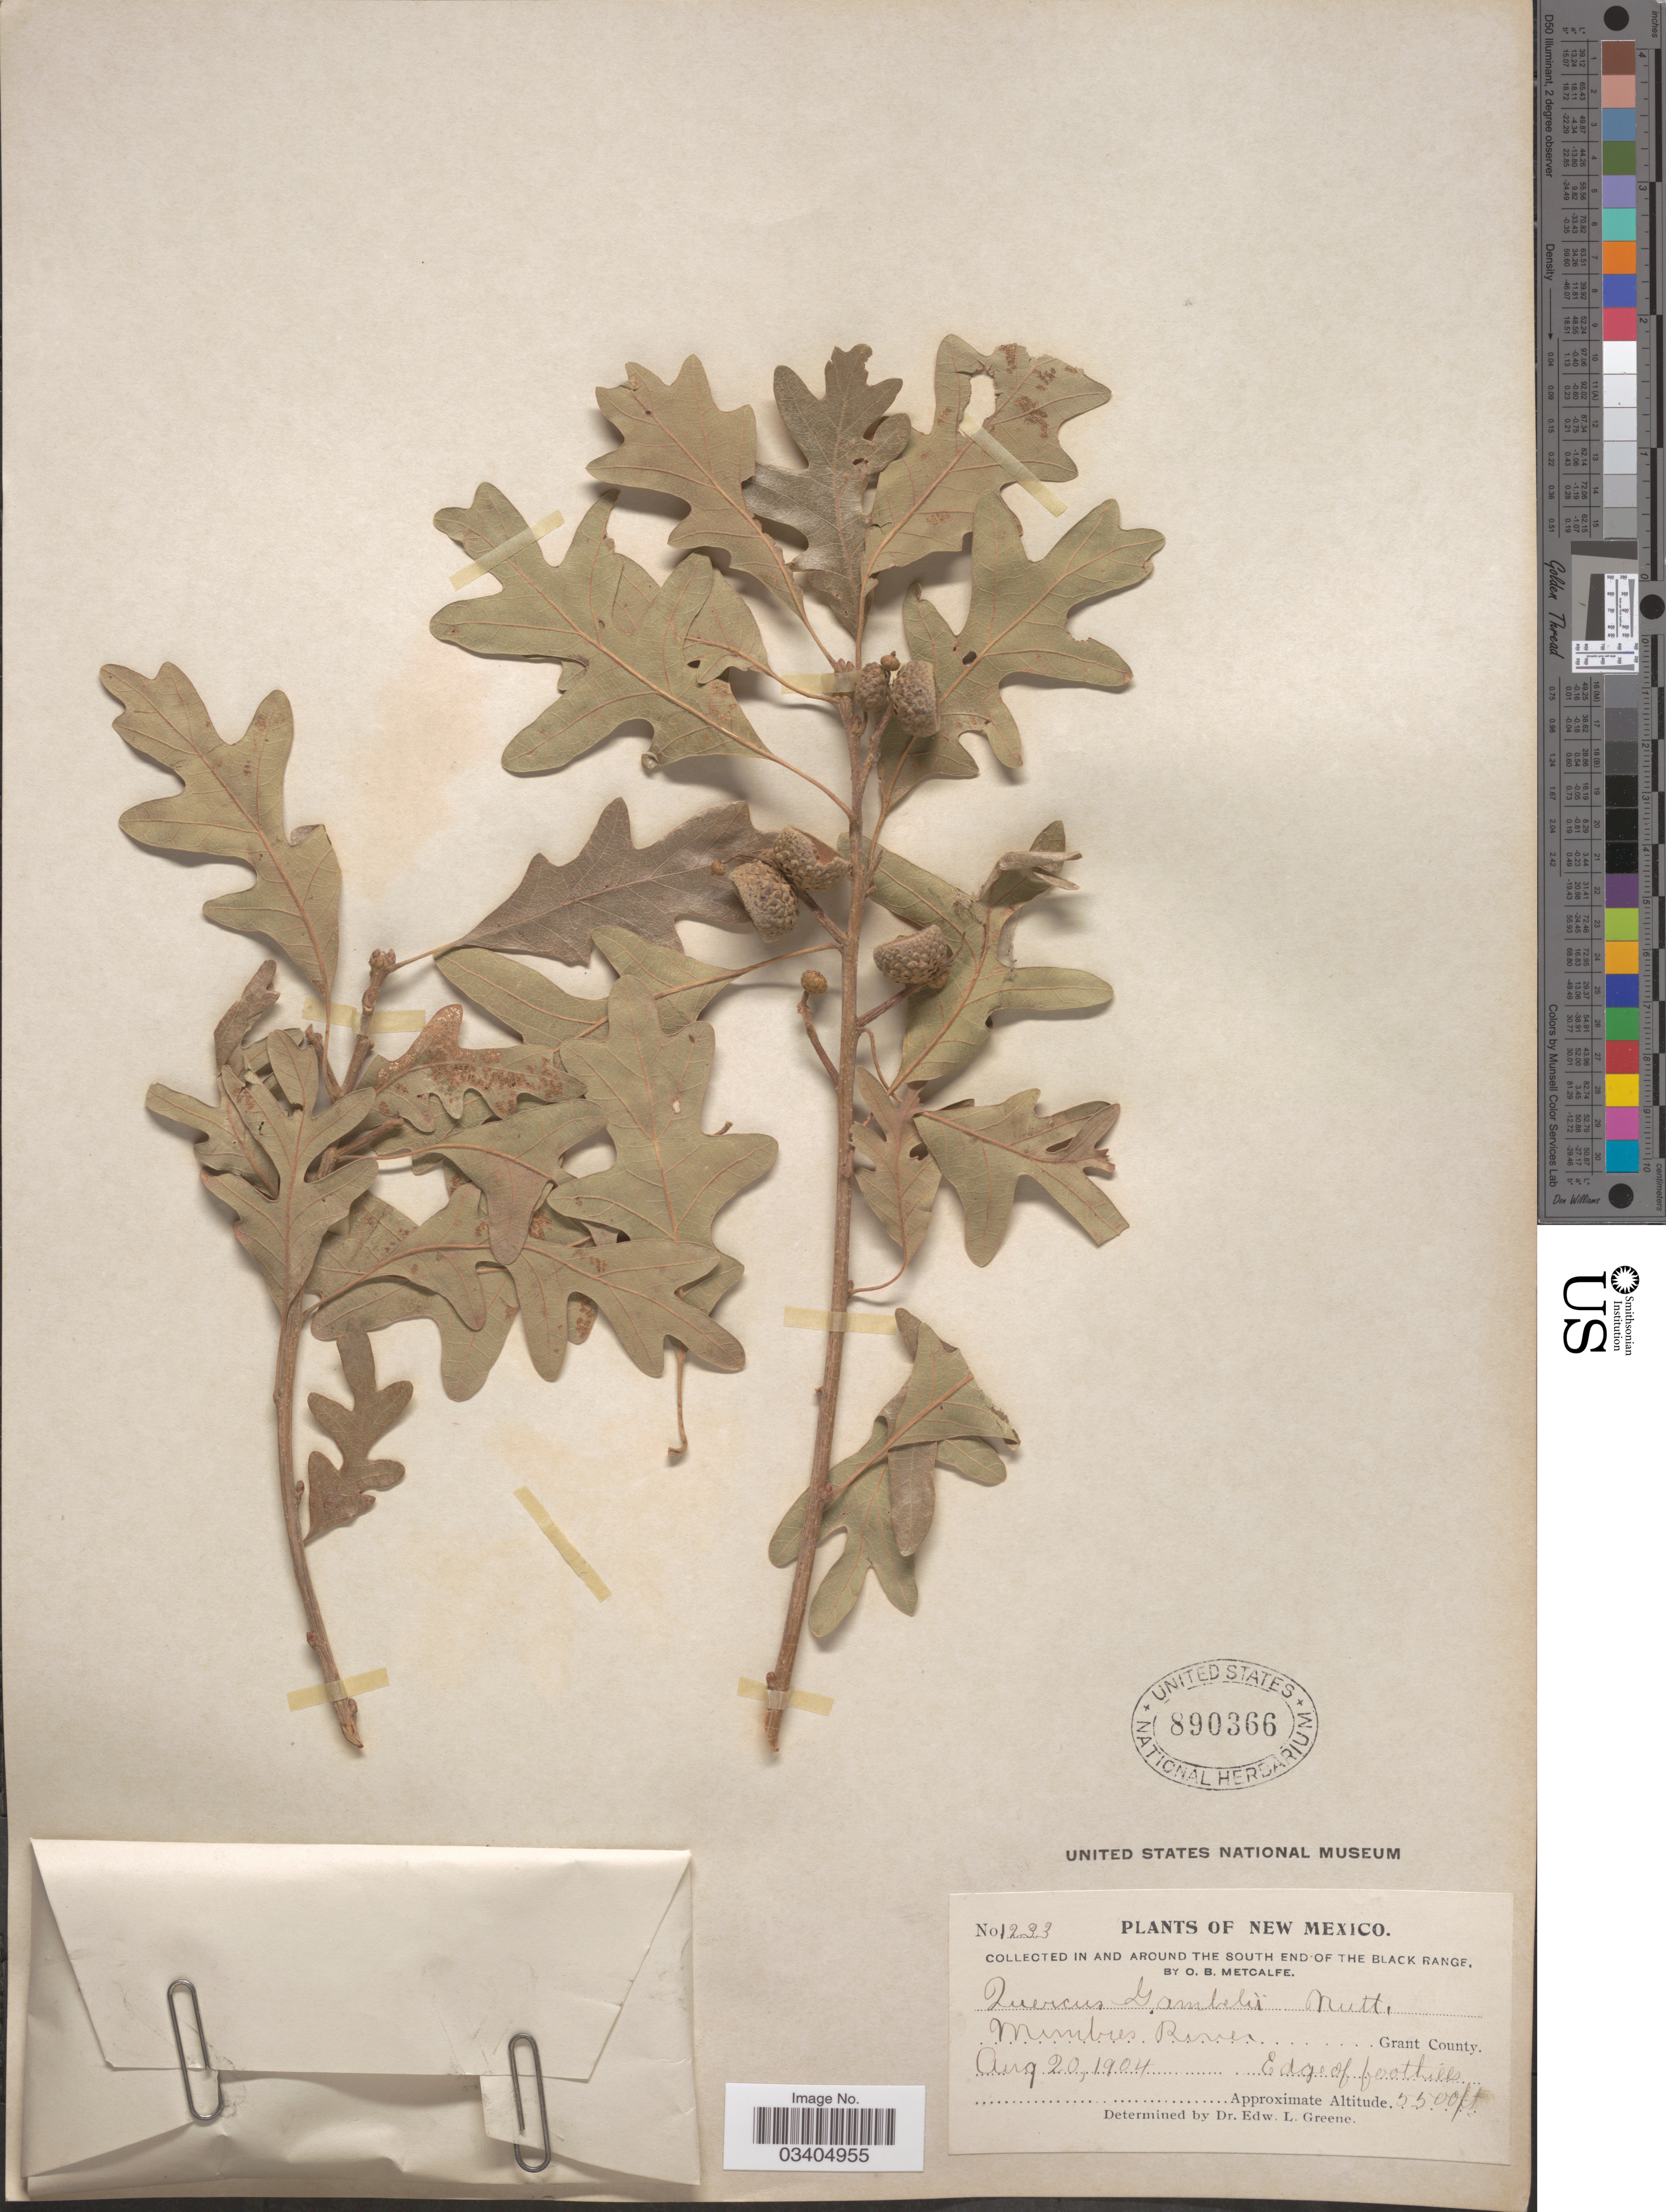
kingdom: Plantae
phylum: Tracheophyta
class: Magnoliopsida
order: Fagales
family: Fagaceae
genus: Quercus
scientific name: Quercus gambelii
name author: Nutt.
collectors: O. B. Metcalfe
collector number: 1233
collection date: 1904-08-20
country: United States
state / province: New Mexico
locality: In and around the south end of the Black Range. Mimbres River. Grant County.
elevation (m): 1676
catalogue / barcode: US 890366